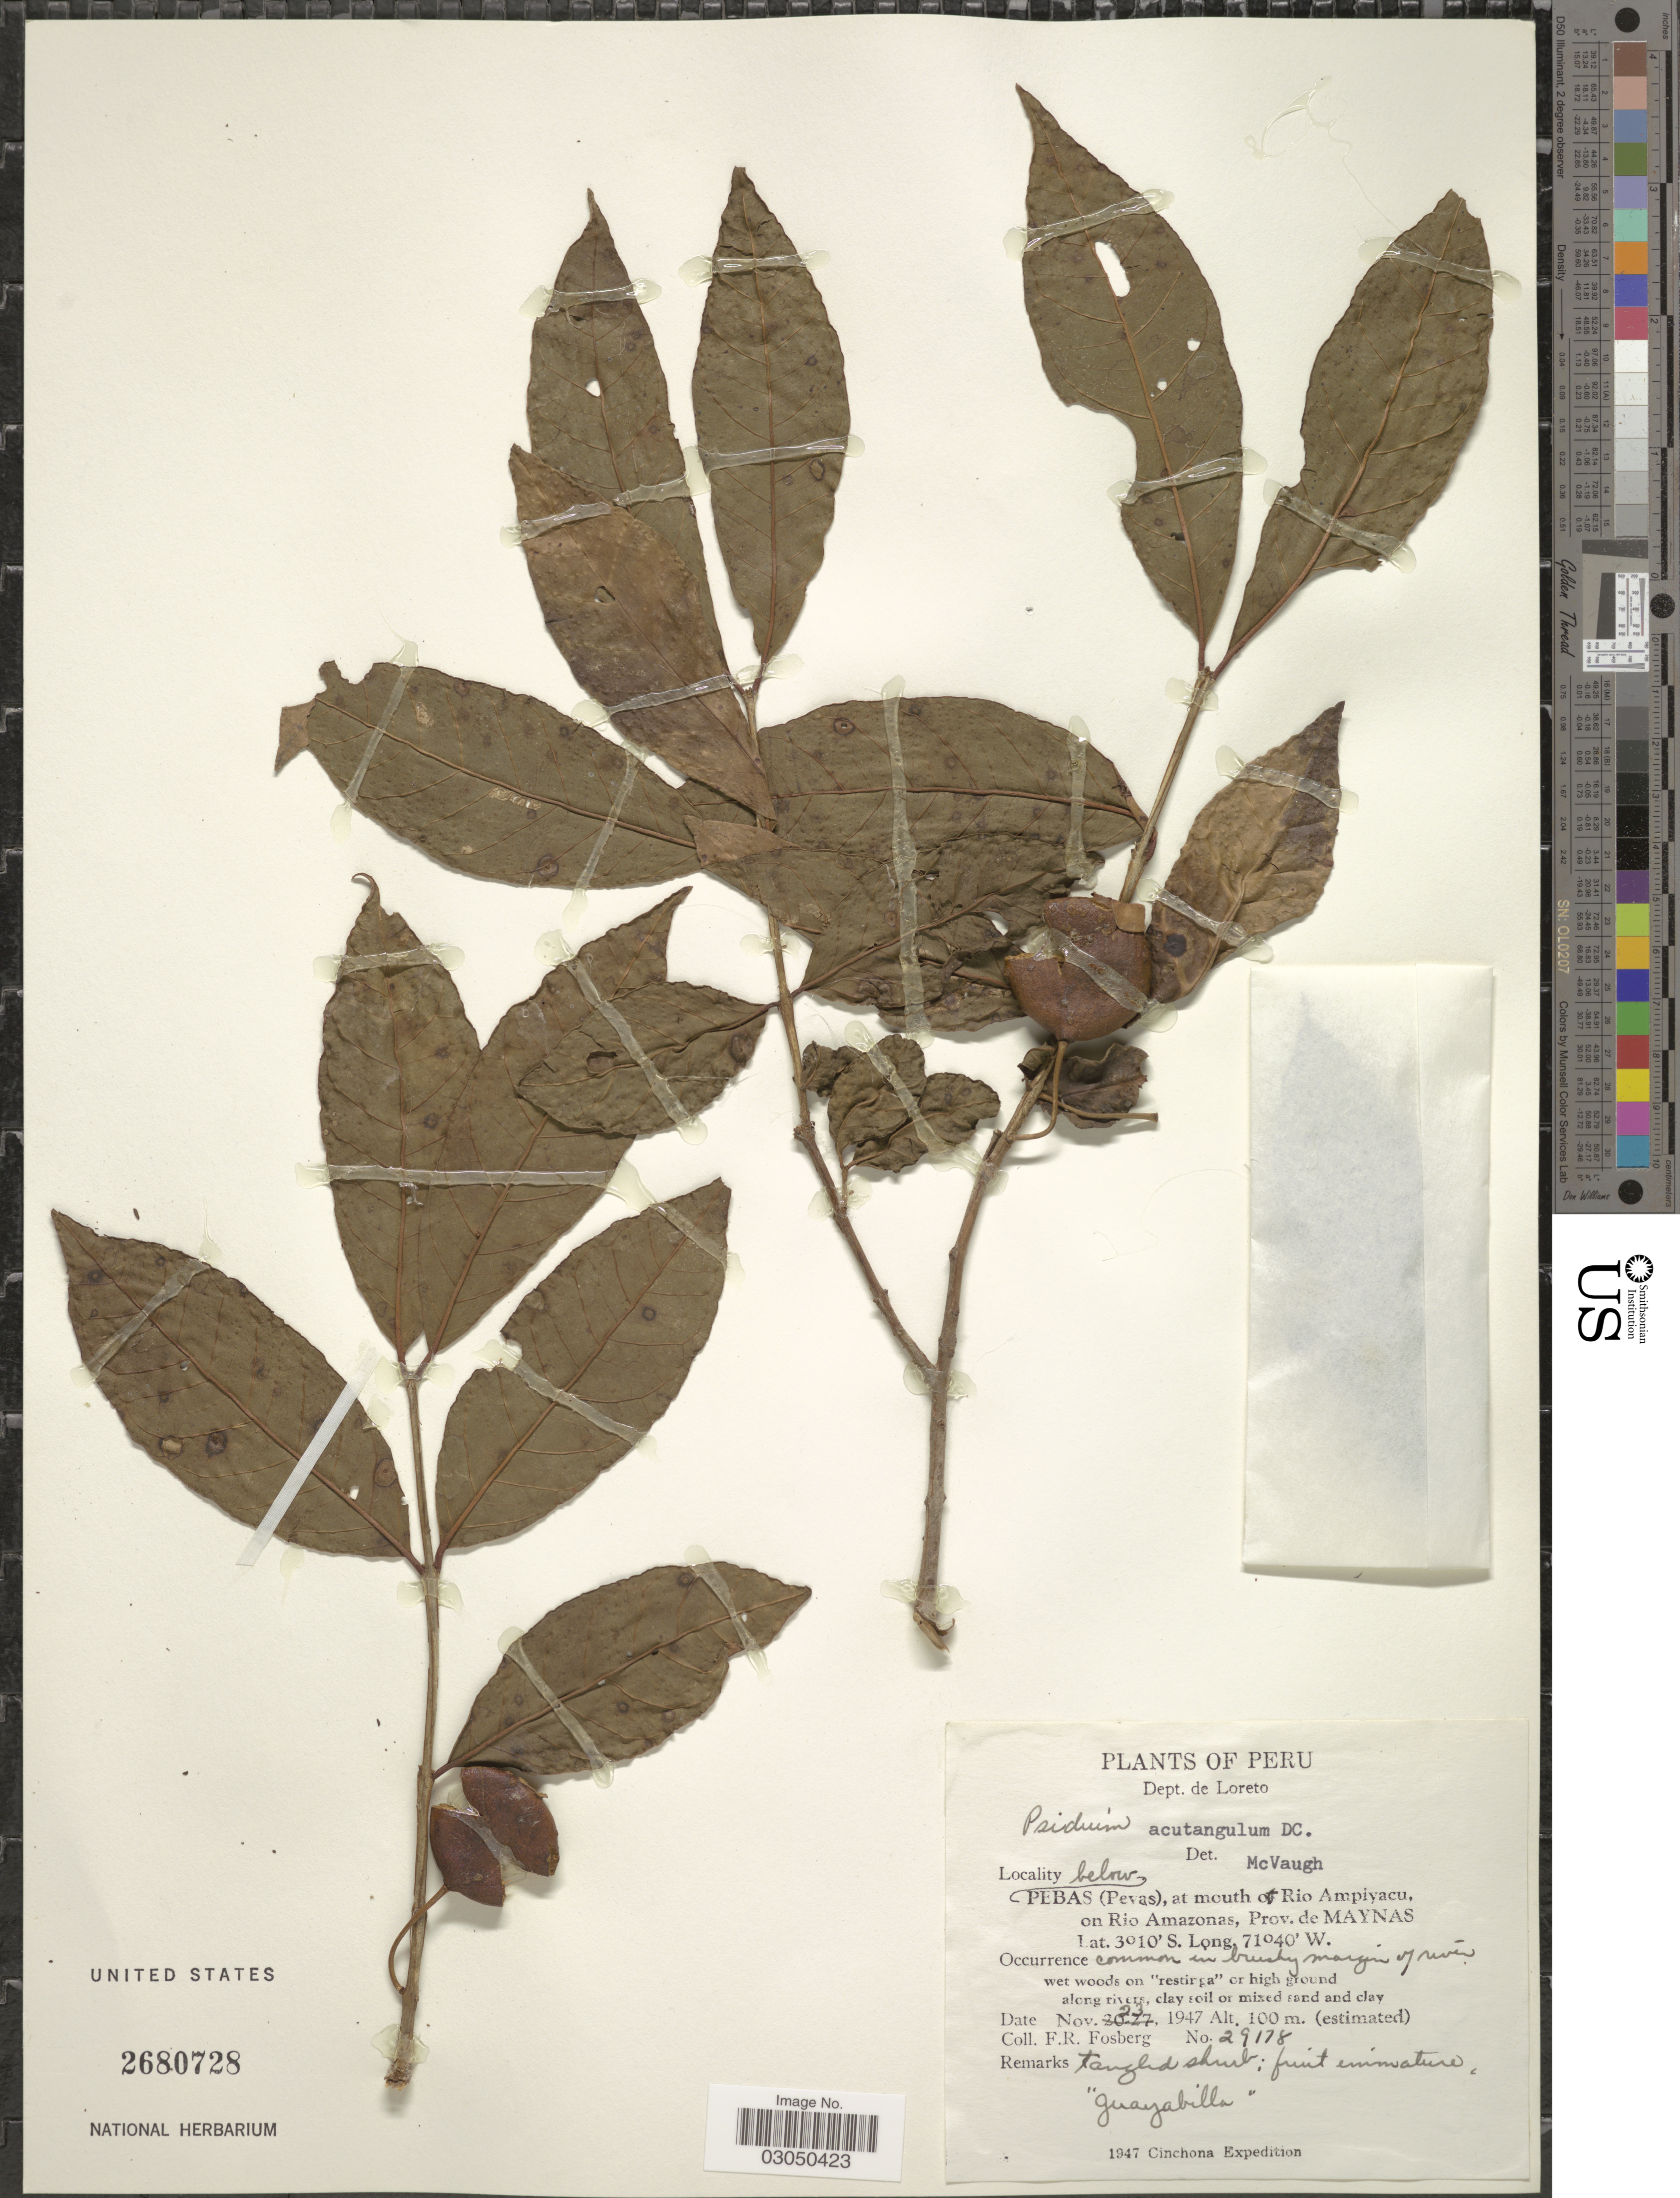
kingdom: Plantae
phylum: Tracheophyta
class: Magnoliopsida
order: Myrtales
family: Myrtaceae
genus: Psidium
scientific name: Psidium acutangulum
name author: (DC.) DC.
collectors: F. R. Fosberg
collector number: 29178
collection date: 1947-11-23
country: Peru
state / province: Loreto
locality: Dept. de Loreto. Below Pebas (Pevas), at mouth of Rio Ampiyacu, on Rio Amazonas, Prov. de Maynas.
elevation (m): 100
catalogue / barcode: US 2680728